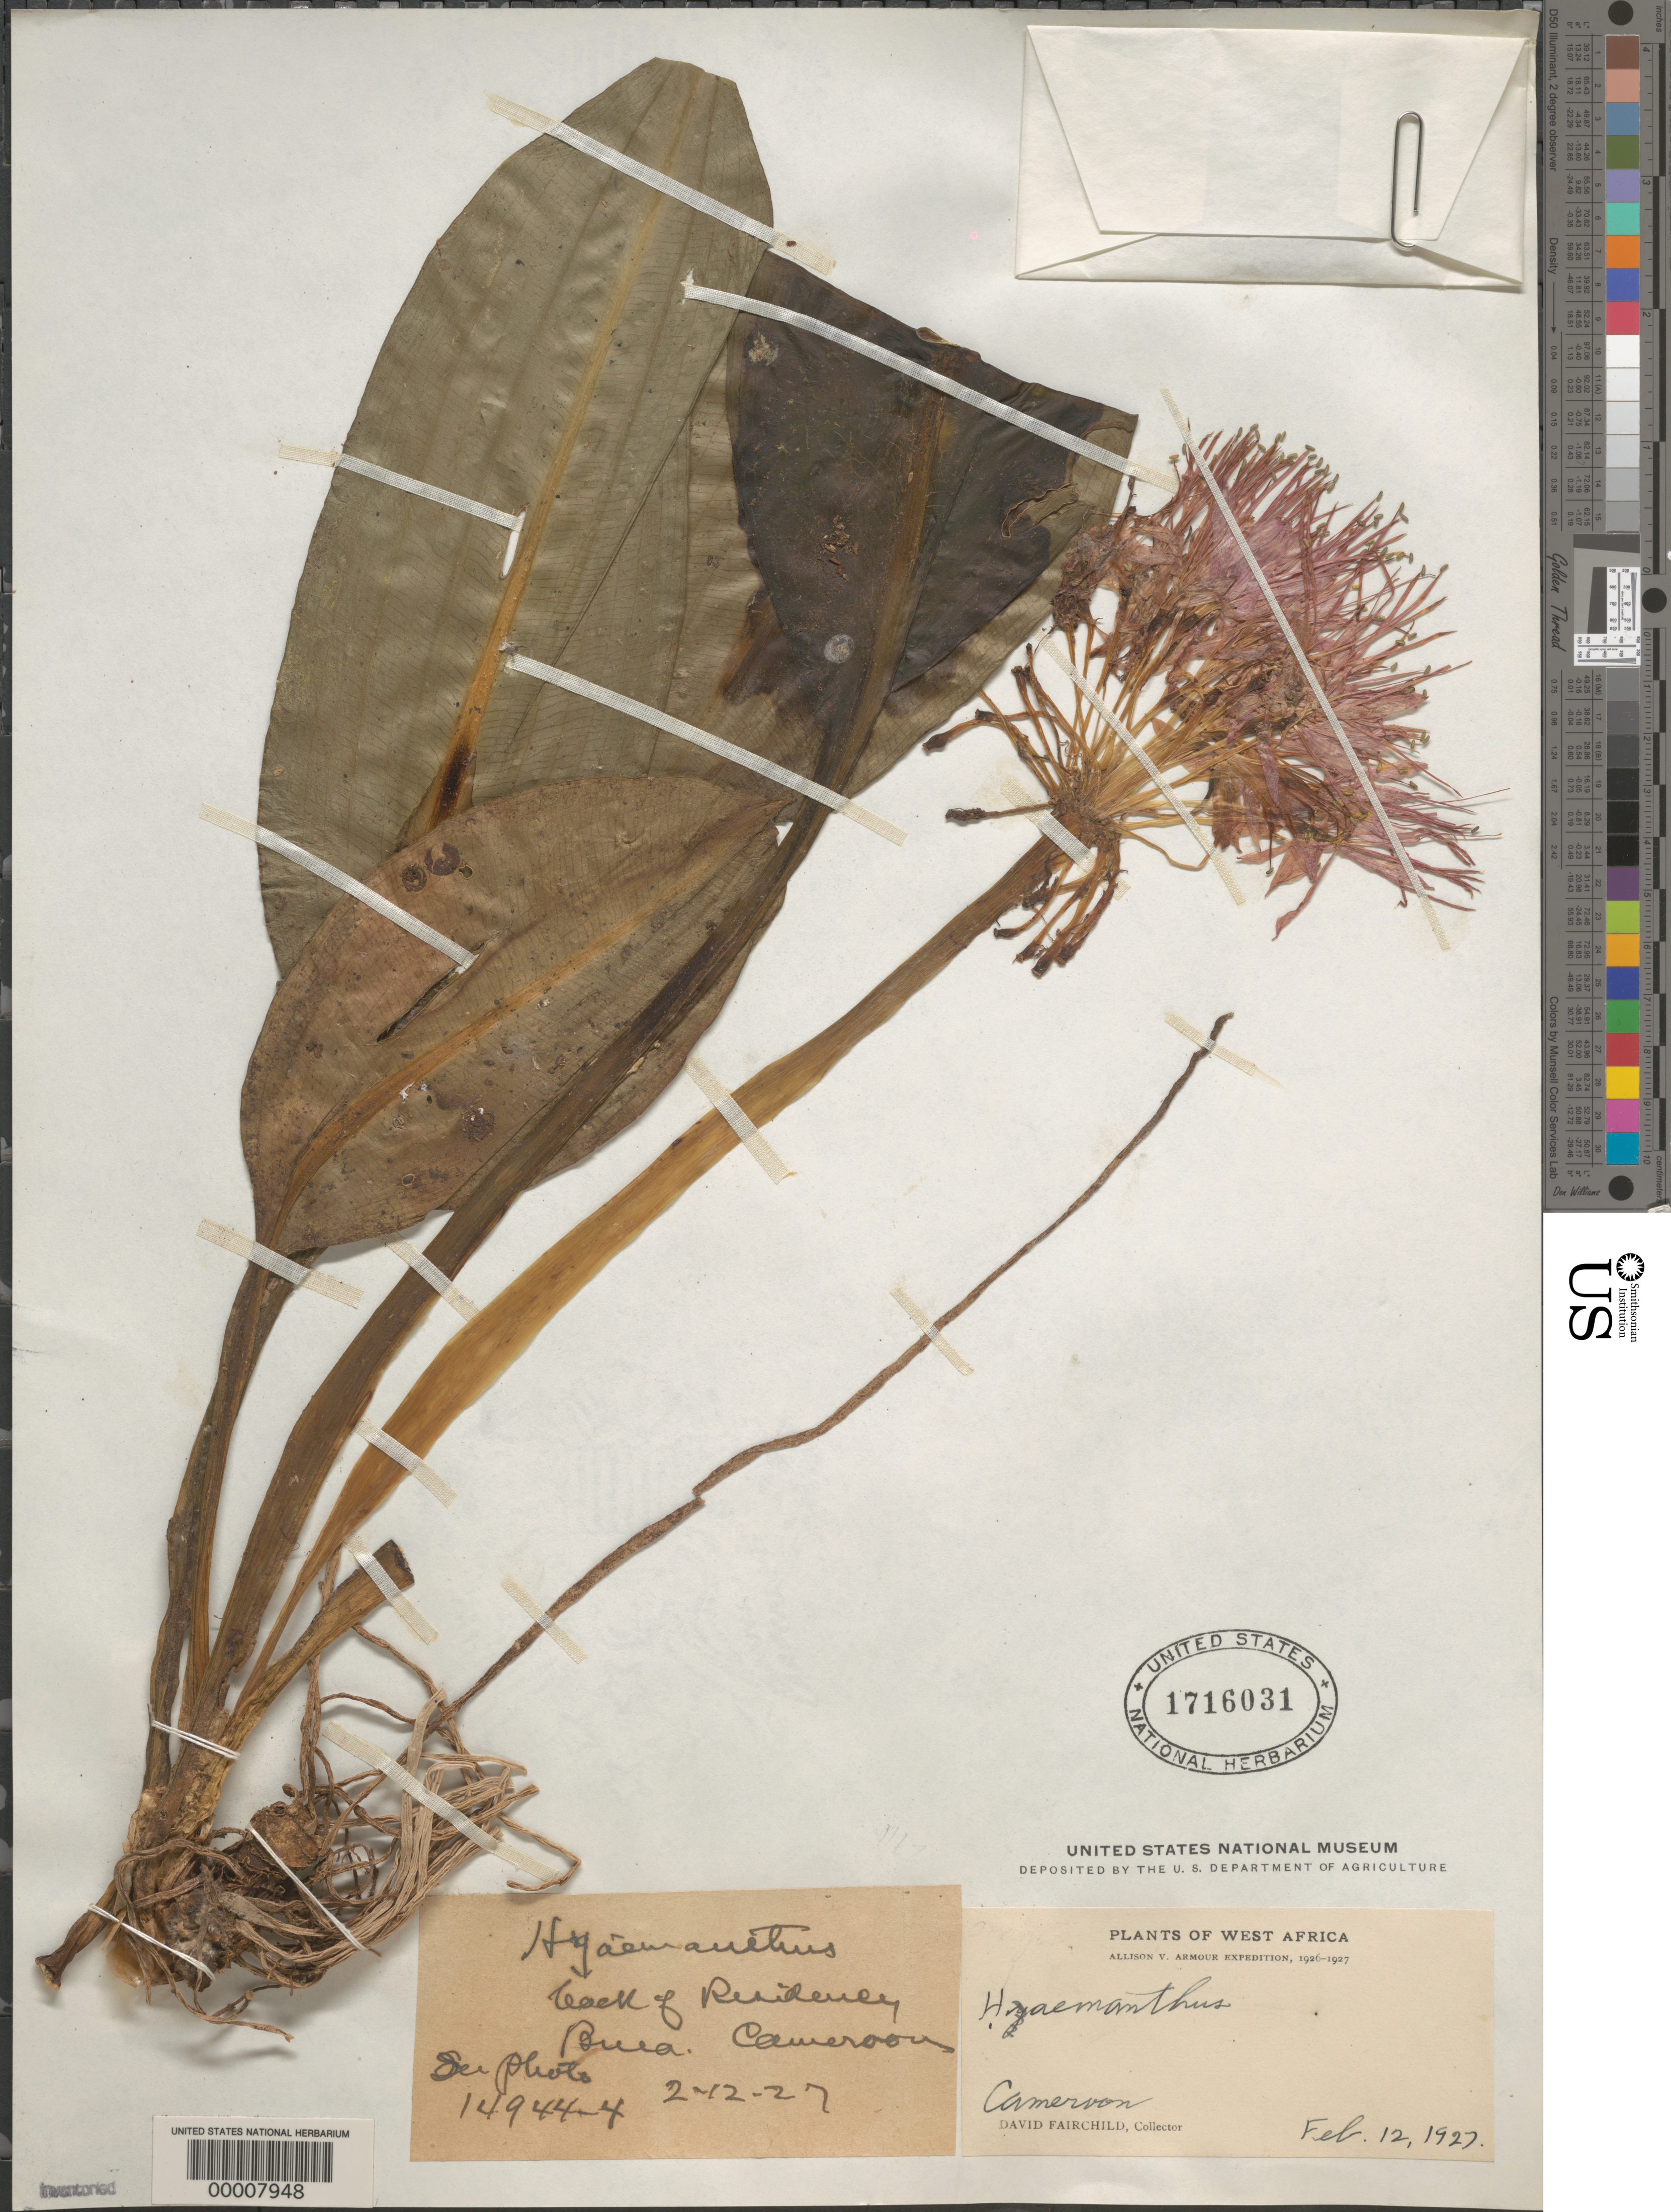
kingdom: Plantae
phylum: Tracheophyta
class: Liliopsida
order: Asparagales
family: Amaryllidaceae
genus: Haemanthus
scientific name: Haemanthus sp.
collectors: D. Fairchild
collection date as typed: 12 Feb 1927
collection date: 1927-02-12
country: Cameroon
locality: Buea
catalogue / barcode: US 1716031